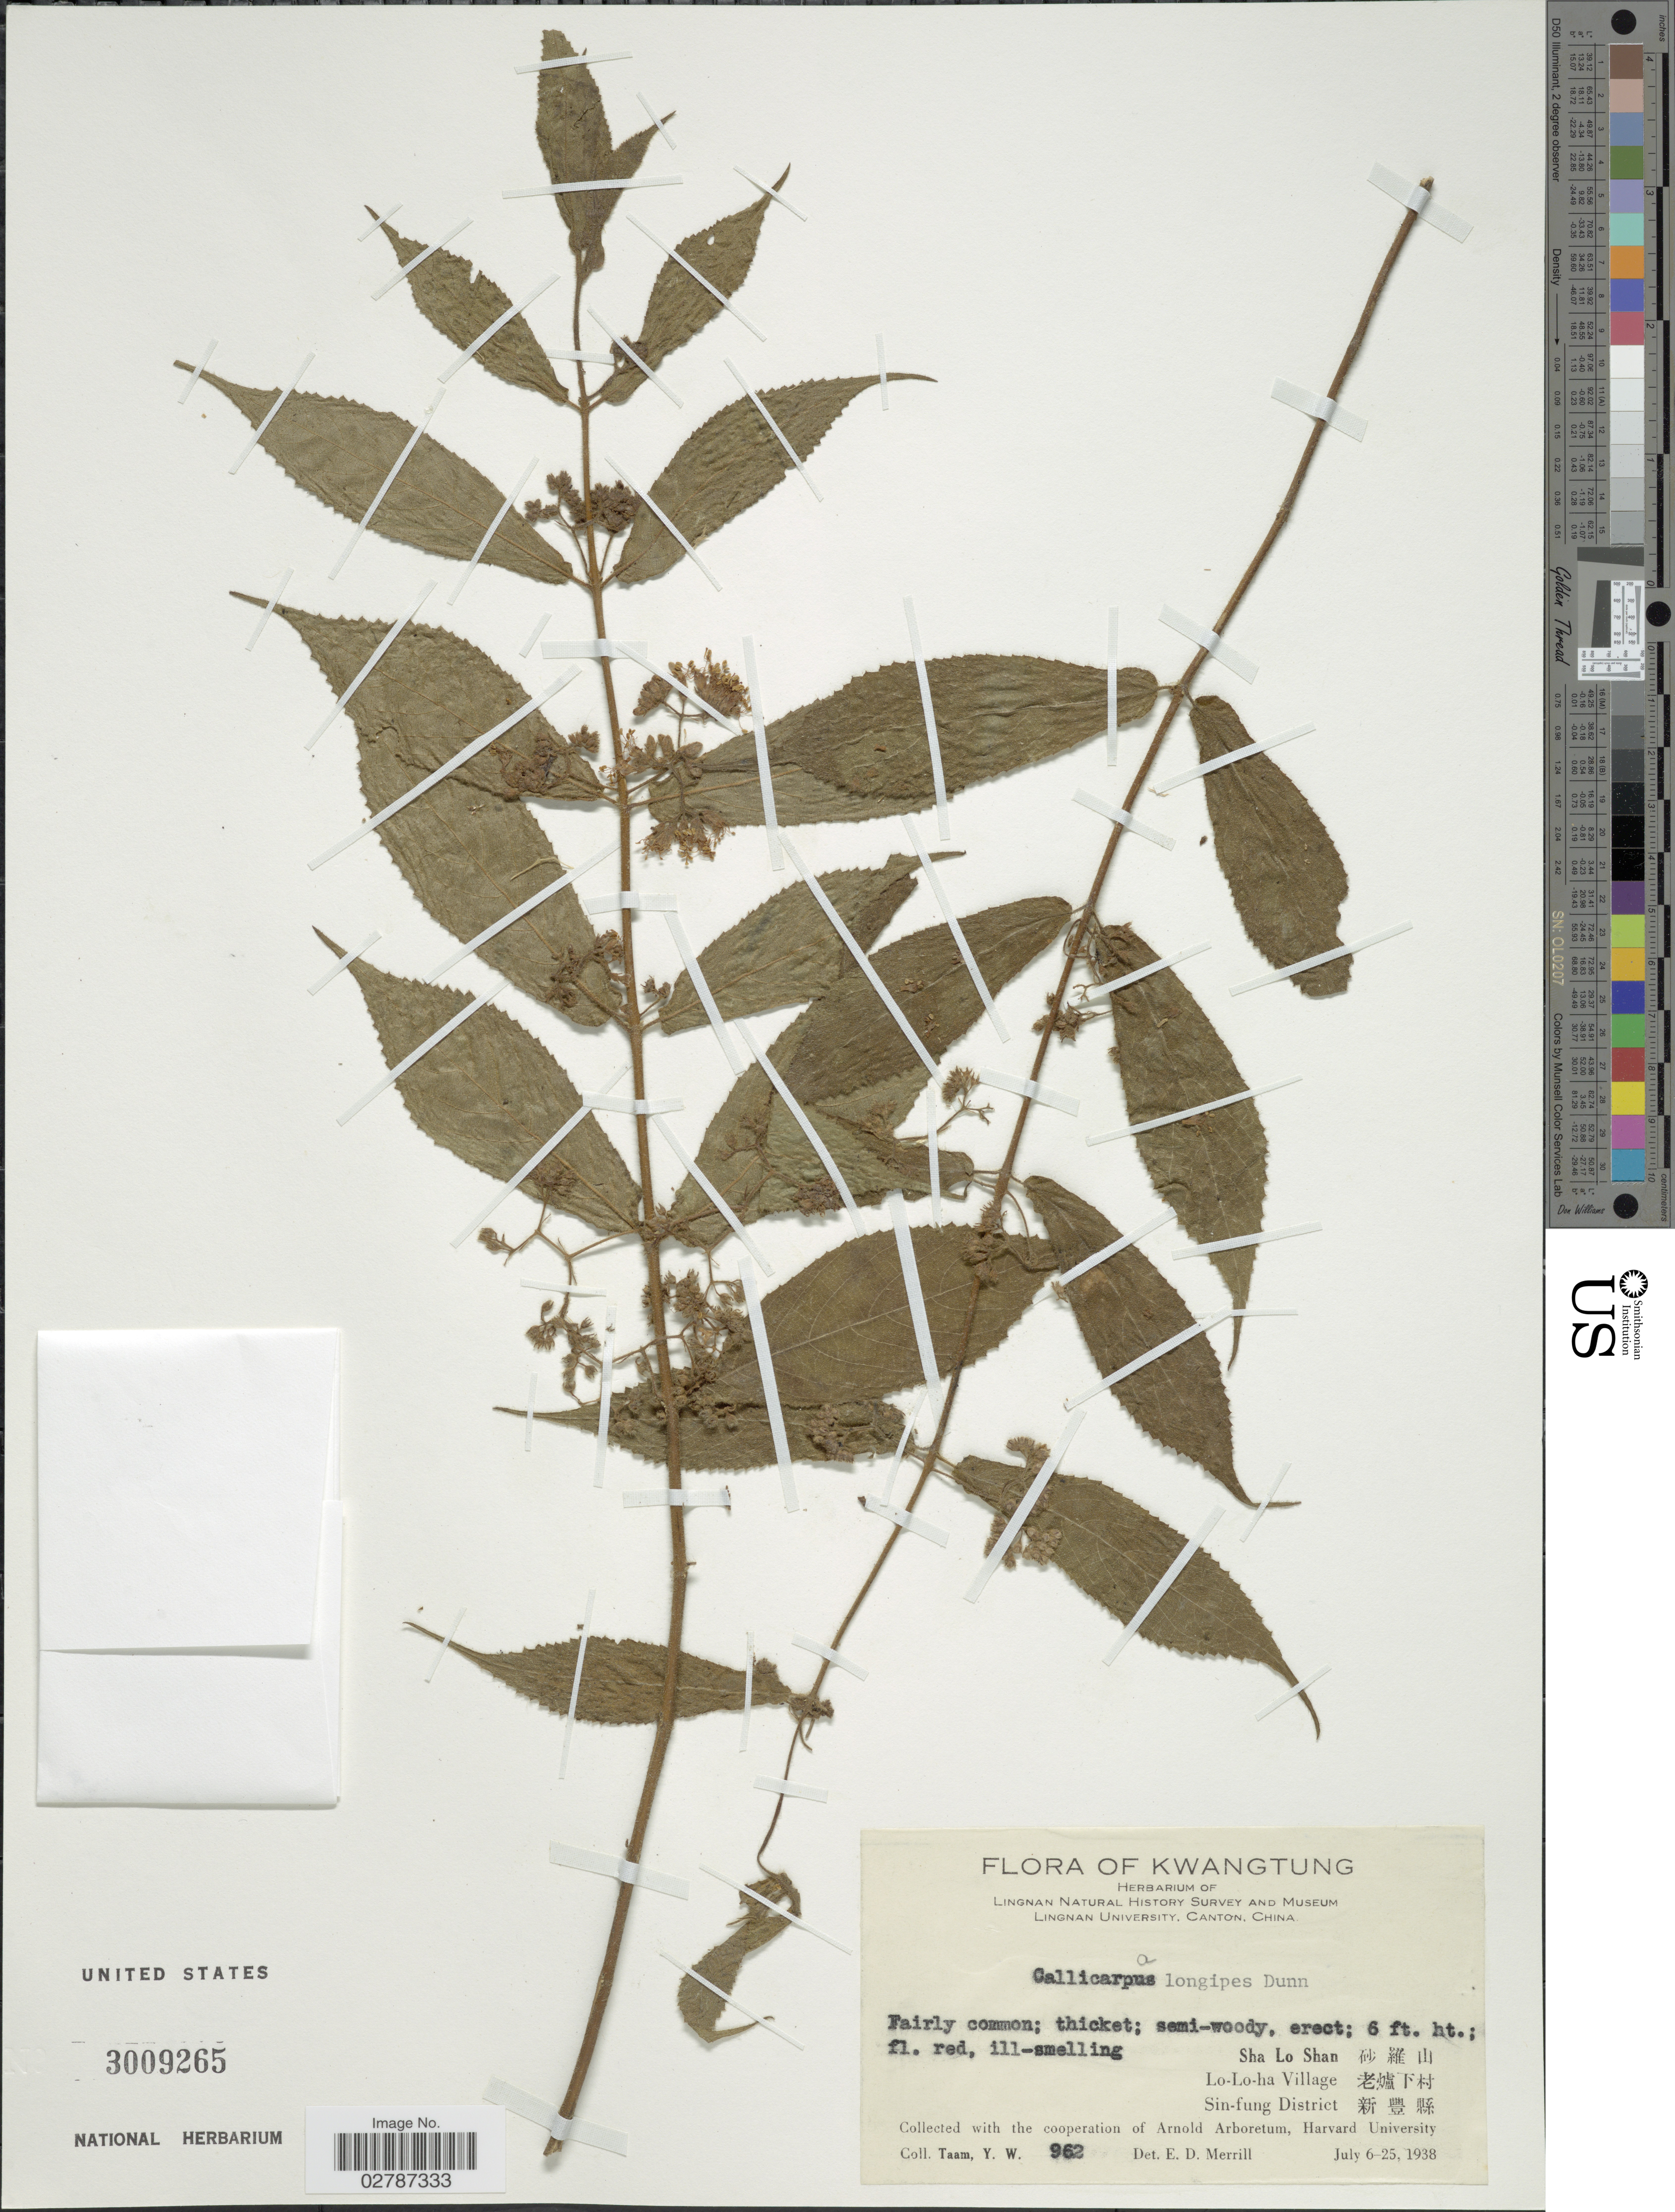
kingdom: Plantae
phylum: Tracheophyta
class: Magnoliopsida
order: Lamiales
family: Lamiaceae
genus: Callicarpa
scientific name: Callicarpa longipes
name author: Dunn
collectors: Y. W. Taam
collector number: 962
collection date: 1938-07-06/1938-07-25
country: China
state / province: Guangdong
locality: Kwangtung. Sha Lo Shan X. Lo-Lo-ha Village X. Sin-fung District X.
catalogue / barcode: US 3009265